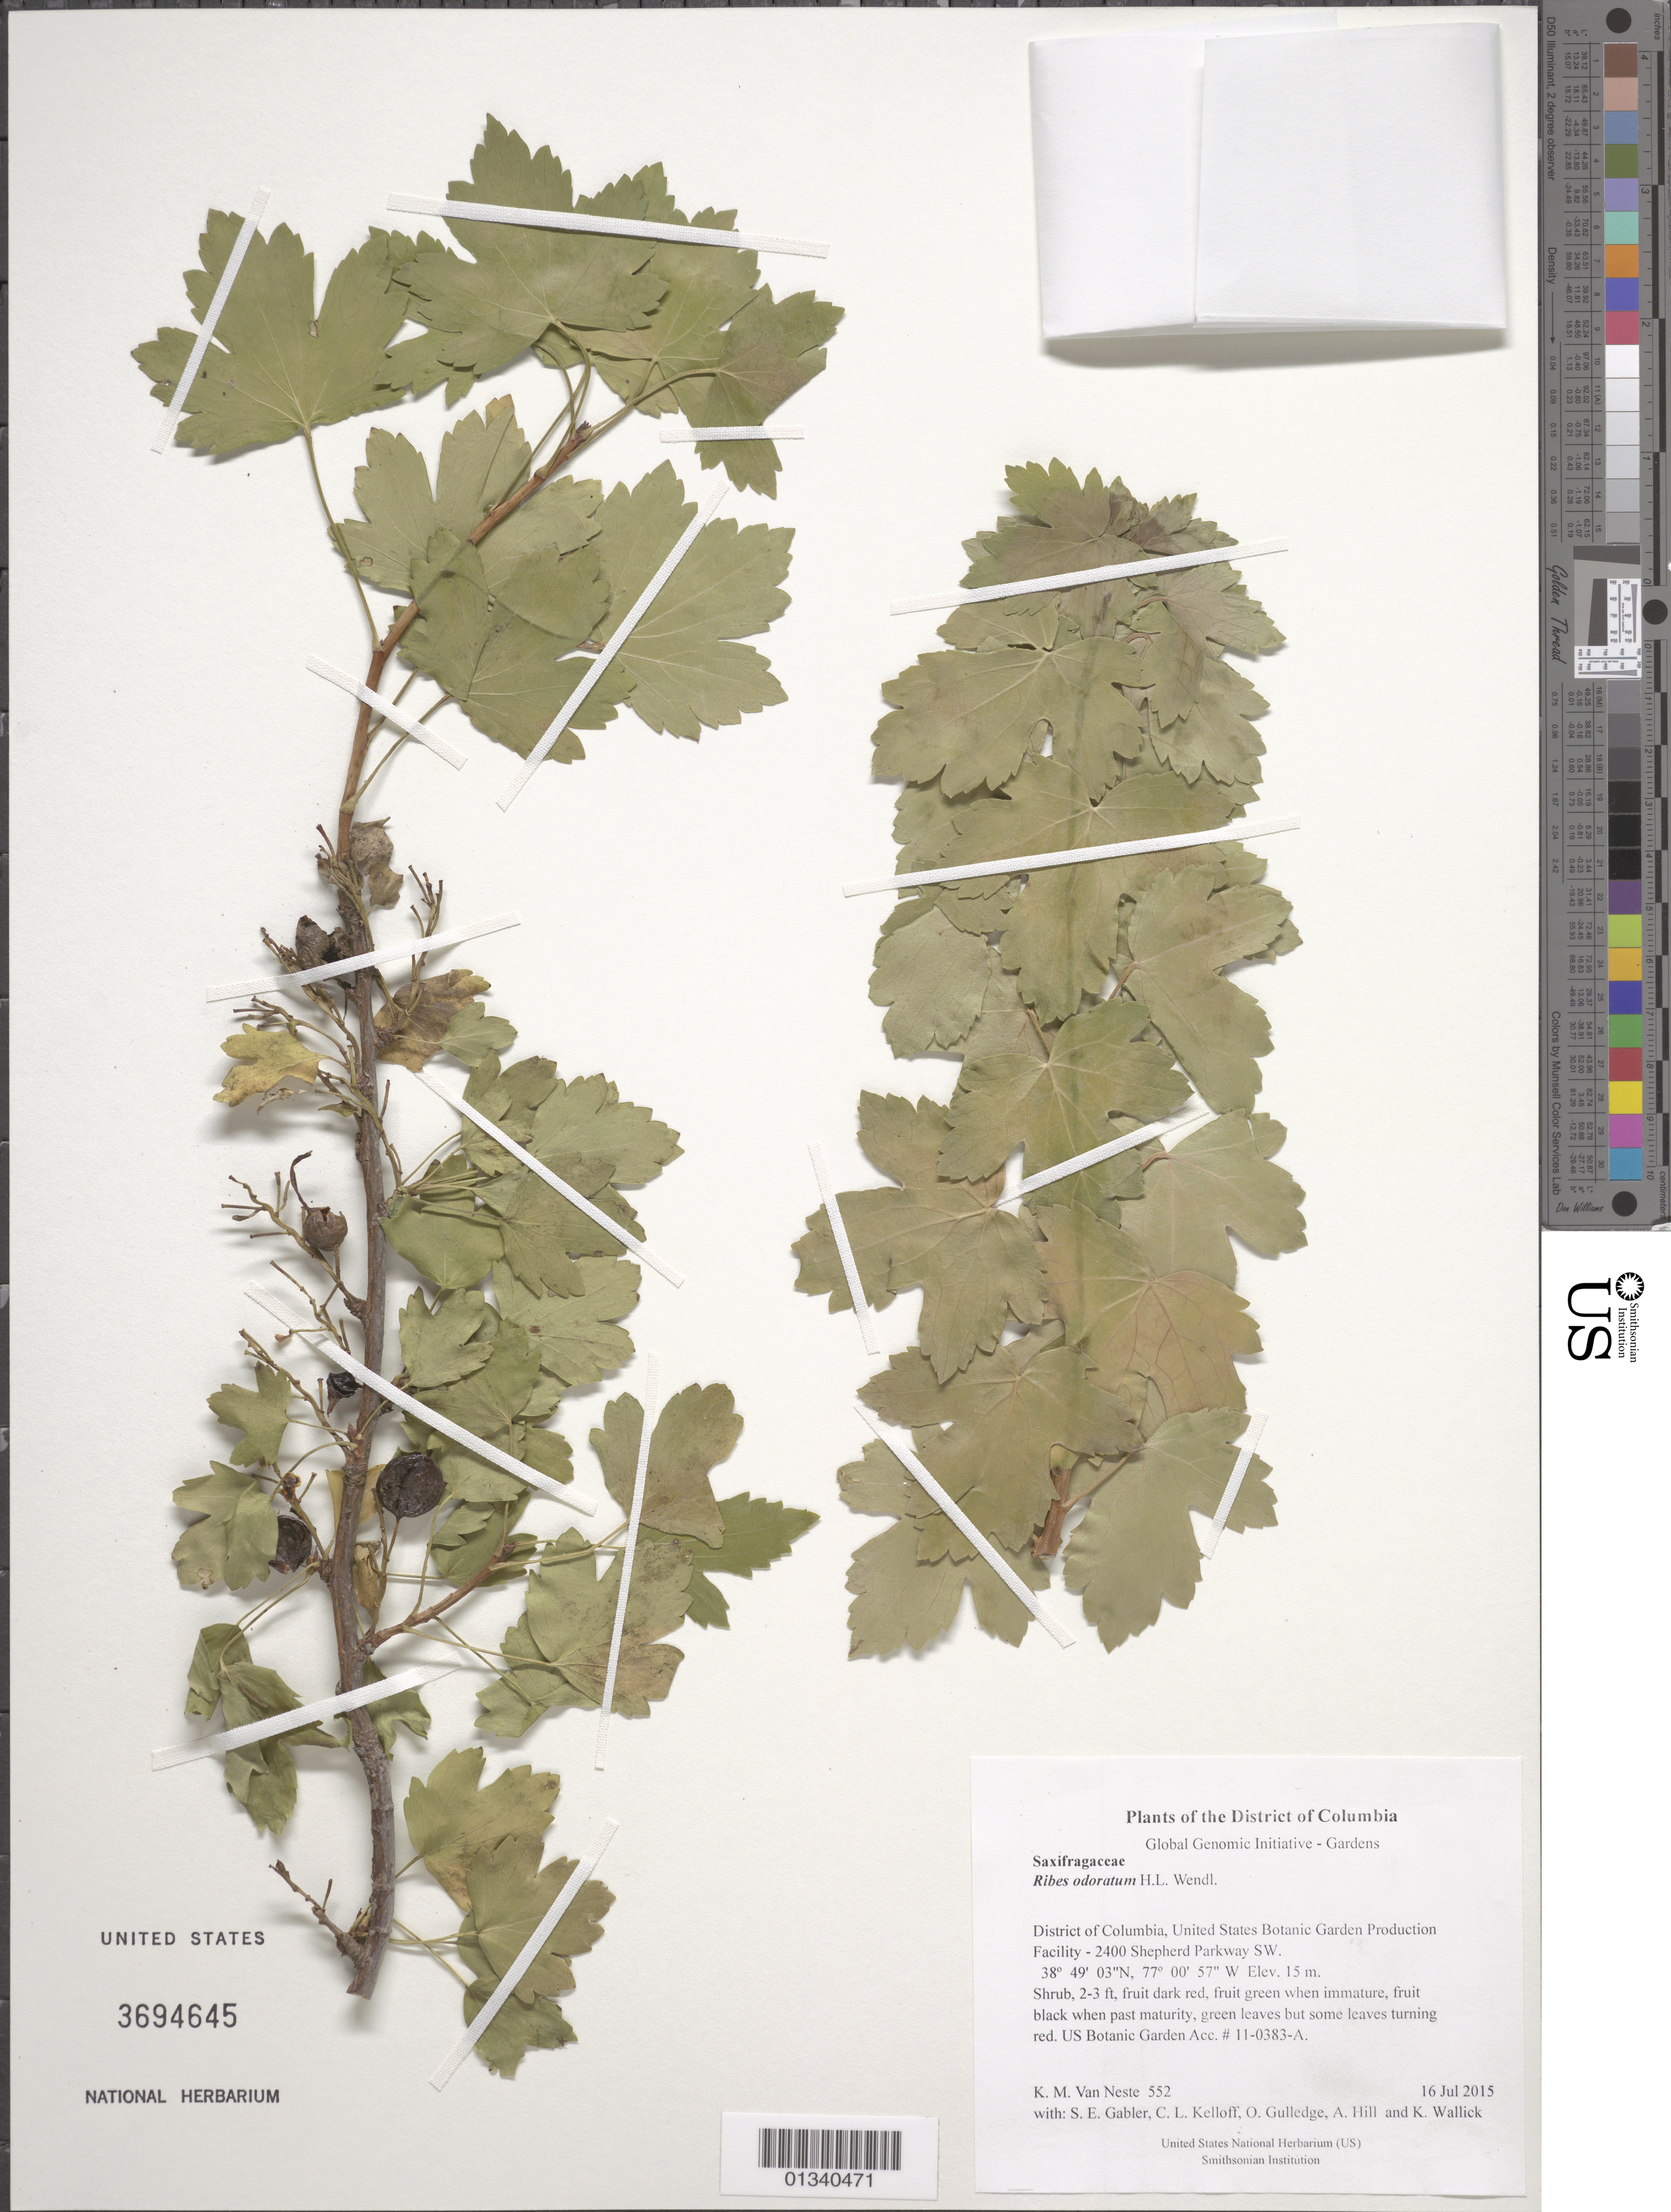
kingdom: Plantae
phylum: Tracheophyta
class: Magnoliopsida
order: Saxifragales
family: Grossulariaceae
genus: Ribes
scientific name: Ribes odoratum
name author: H.L. Wendl.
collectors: K. M. Van Neste, S. E. Gabler, C. L. Kelloff, O. Gulledge, A. Hill & K. Wallick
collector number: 552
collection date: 2015-07-16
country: United States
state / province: District of Columbia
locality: United States Botanic Garden Production Facility - 2400 Shepherd Parkway SW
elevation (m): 15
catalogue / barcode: US 3694645